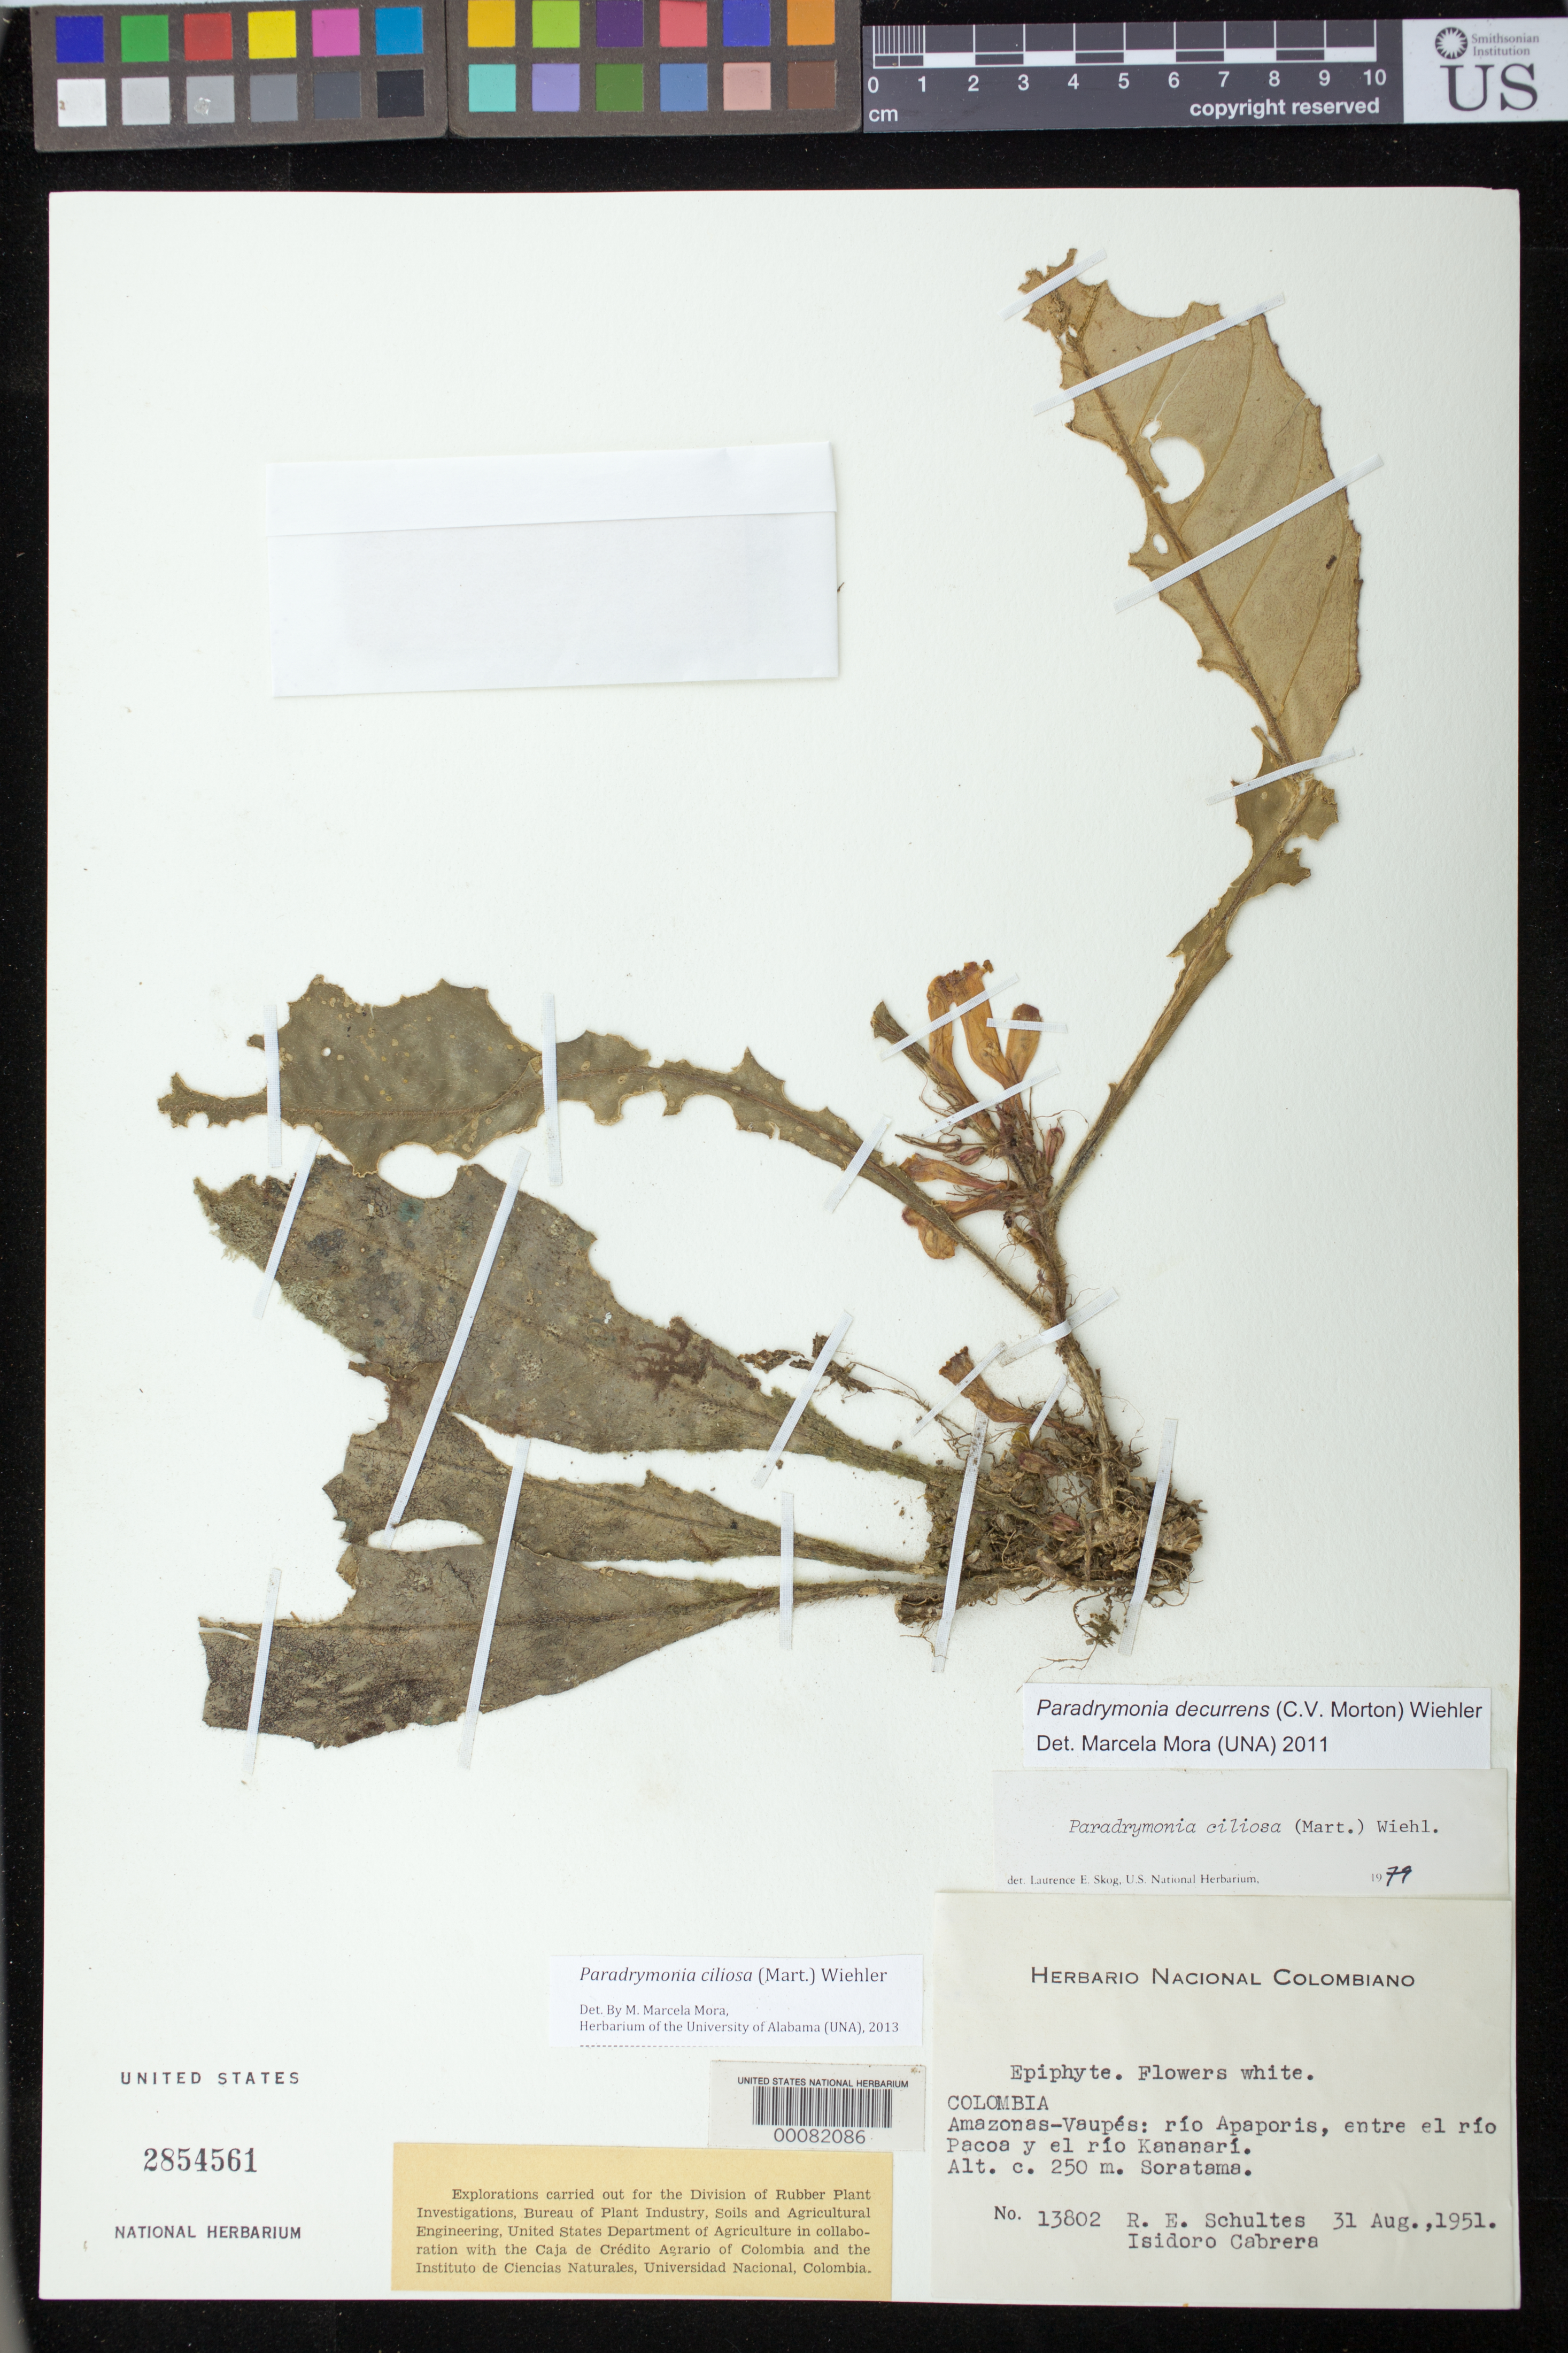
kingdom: Plantae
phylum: Tracheophyta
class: Magnoliopsida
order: Lamiales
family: Gesneriaceae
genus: Paradrymonia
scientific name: Paradrymonia ciliosa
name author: (Mart.) Wiehler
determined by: Mora, M. Marcela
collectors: R. E. Schultes & I. Cabrera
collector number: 13802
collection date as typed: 31 Aug 1951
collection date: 1951-08-31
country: Colombia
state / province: Amazônas / Vaupés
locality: Rio Apaporis, between Pacoa and Kananari Rivers, Soratama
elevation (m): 250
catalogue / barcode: US 2854561